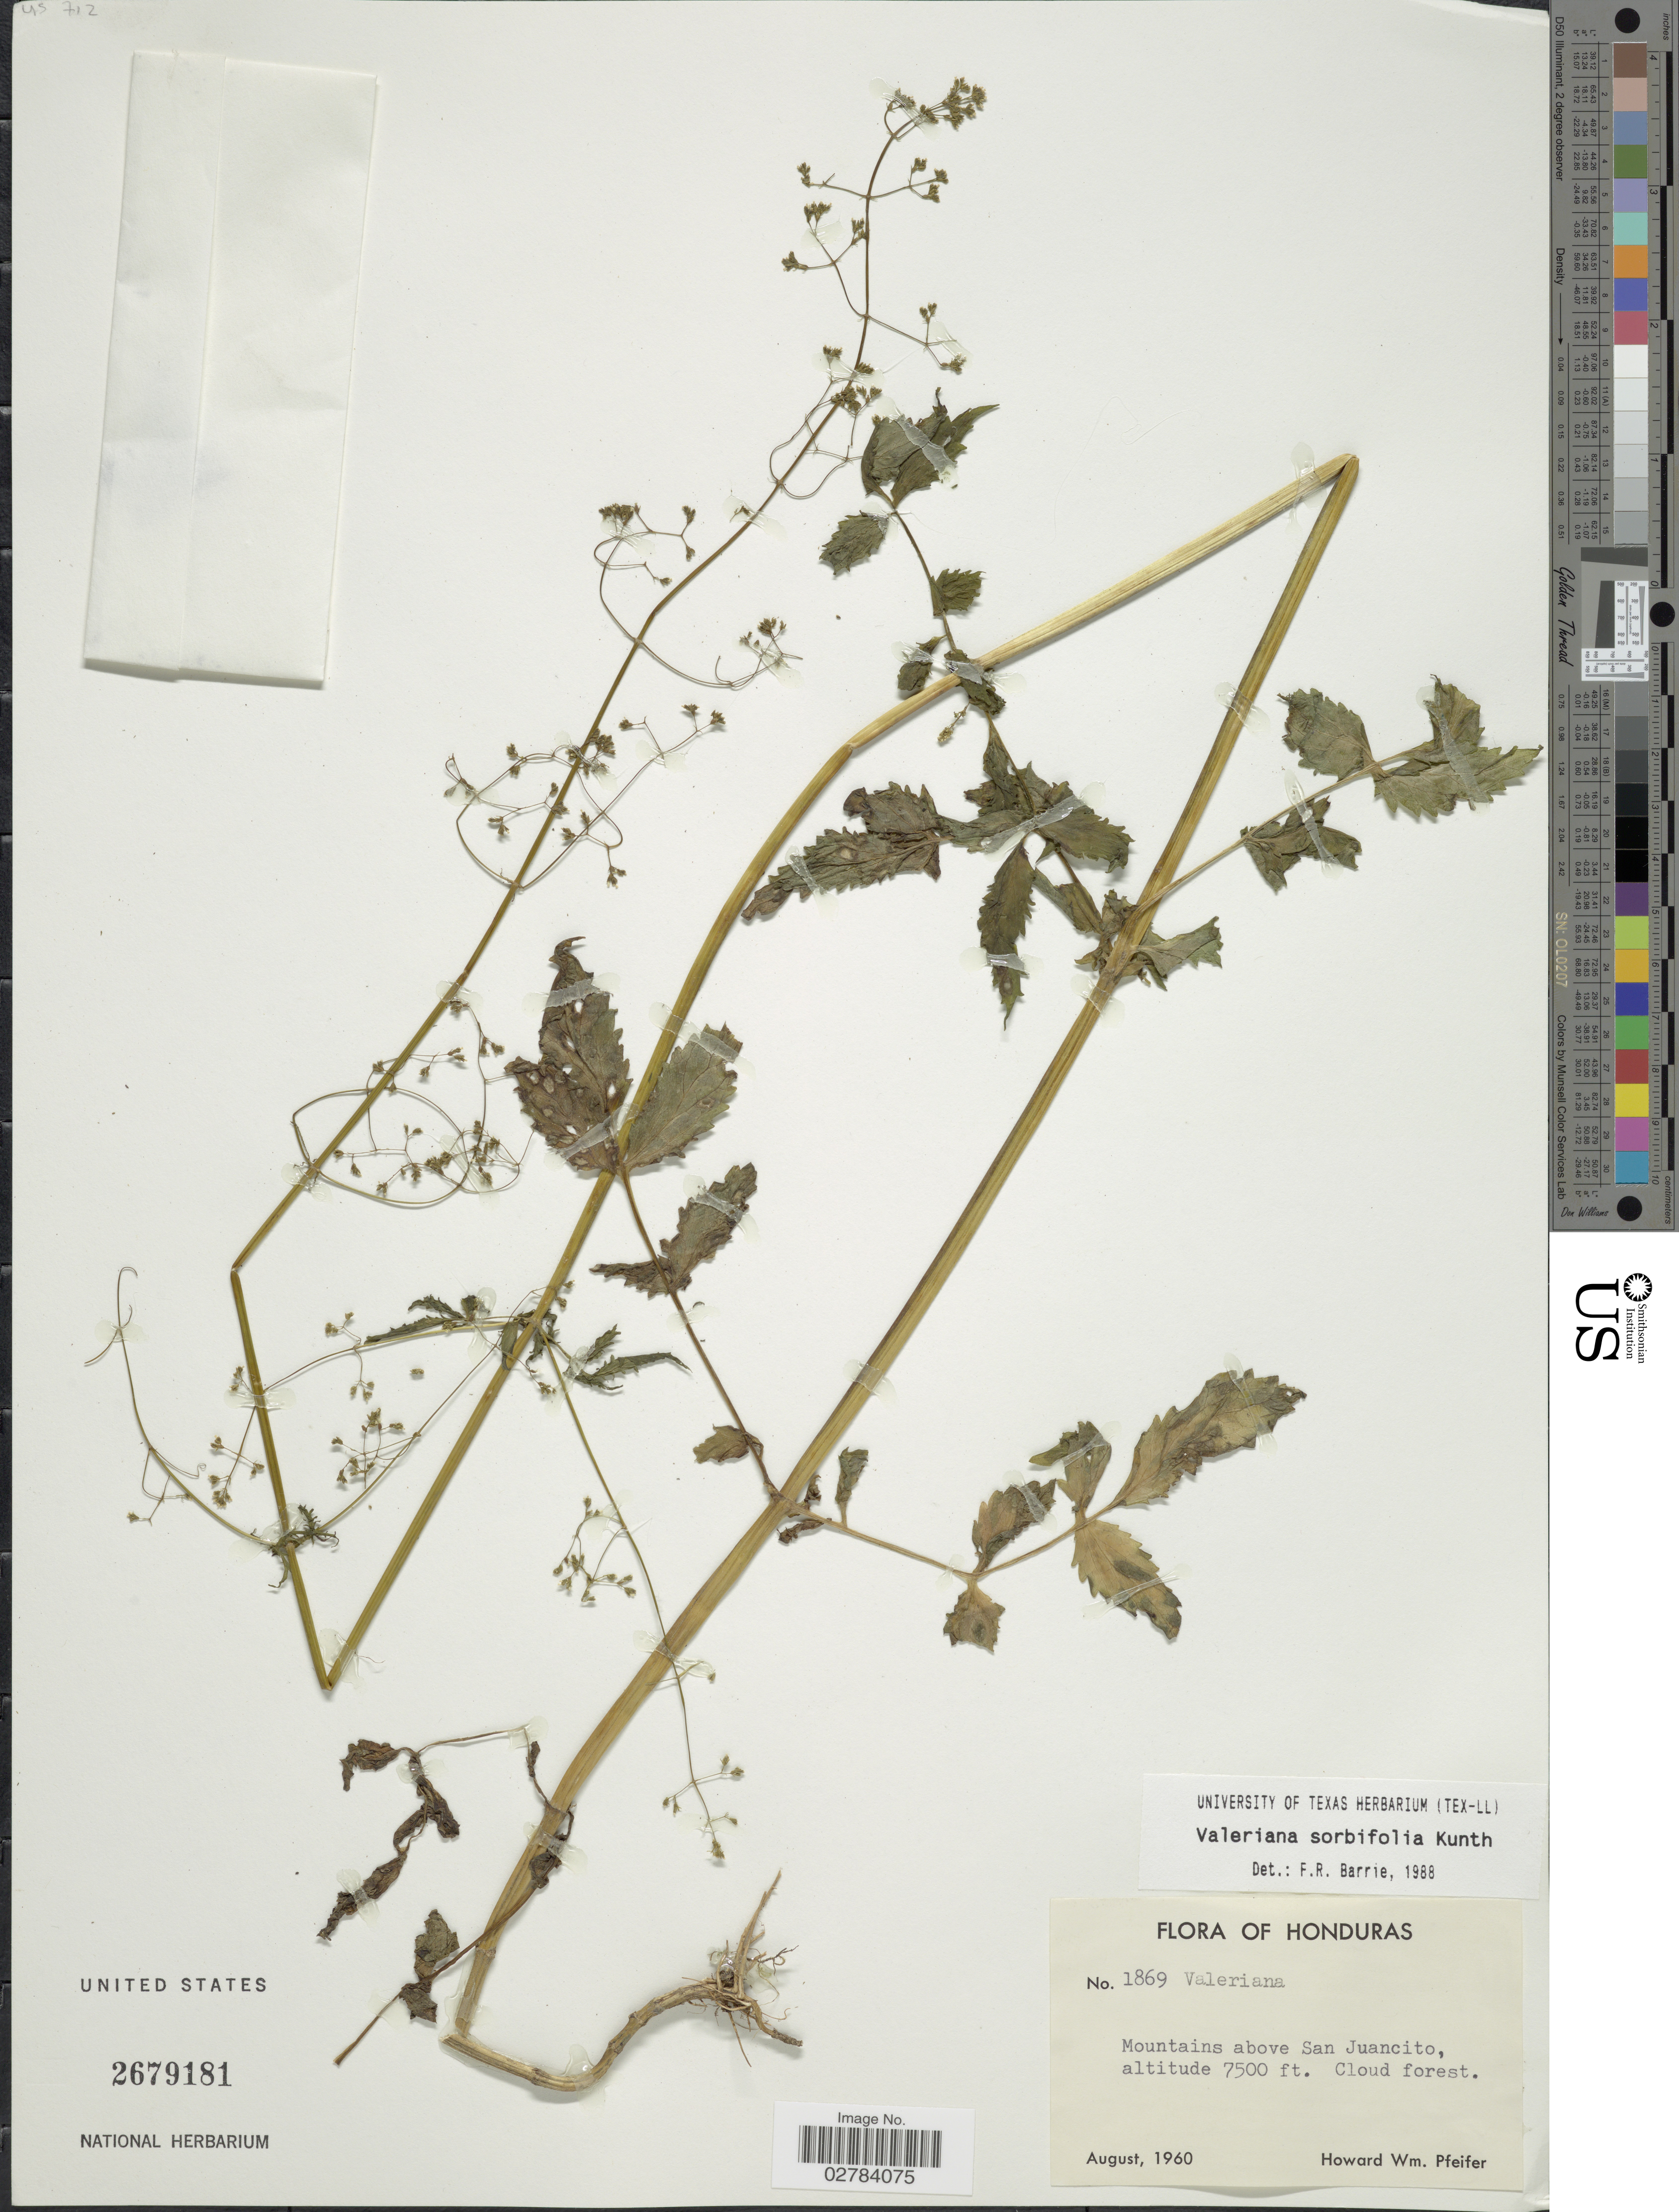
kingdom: Plantae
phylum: Tracheophyta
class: Magnoliopsida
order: Dipsacales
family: Caprifoliaceae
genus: Valeriana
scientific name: Valeriana sorbifolia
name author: Kunth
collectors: H. W. Pfeifer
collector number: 1869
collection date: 1960-08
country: Honduras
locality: Mountains above San Juancito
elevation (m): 2286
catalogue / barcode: US 2679181